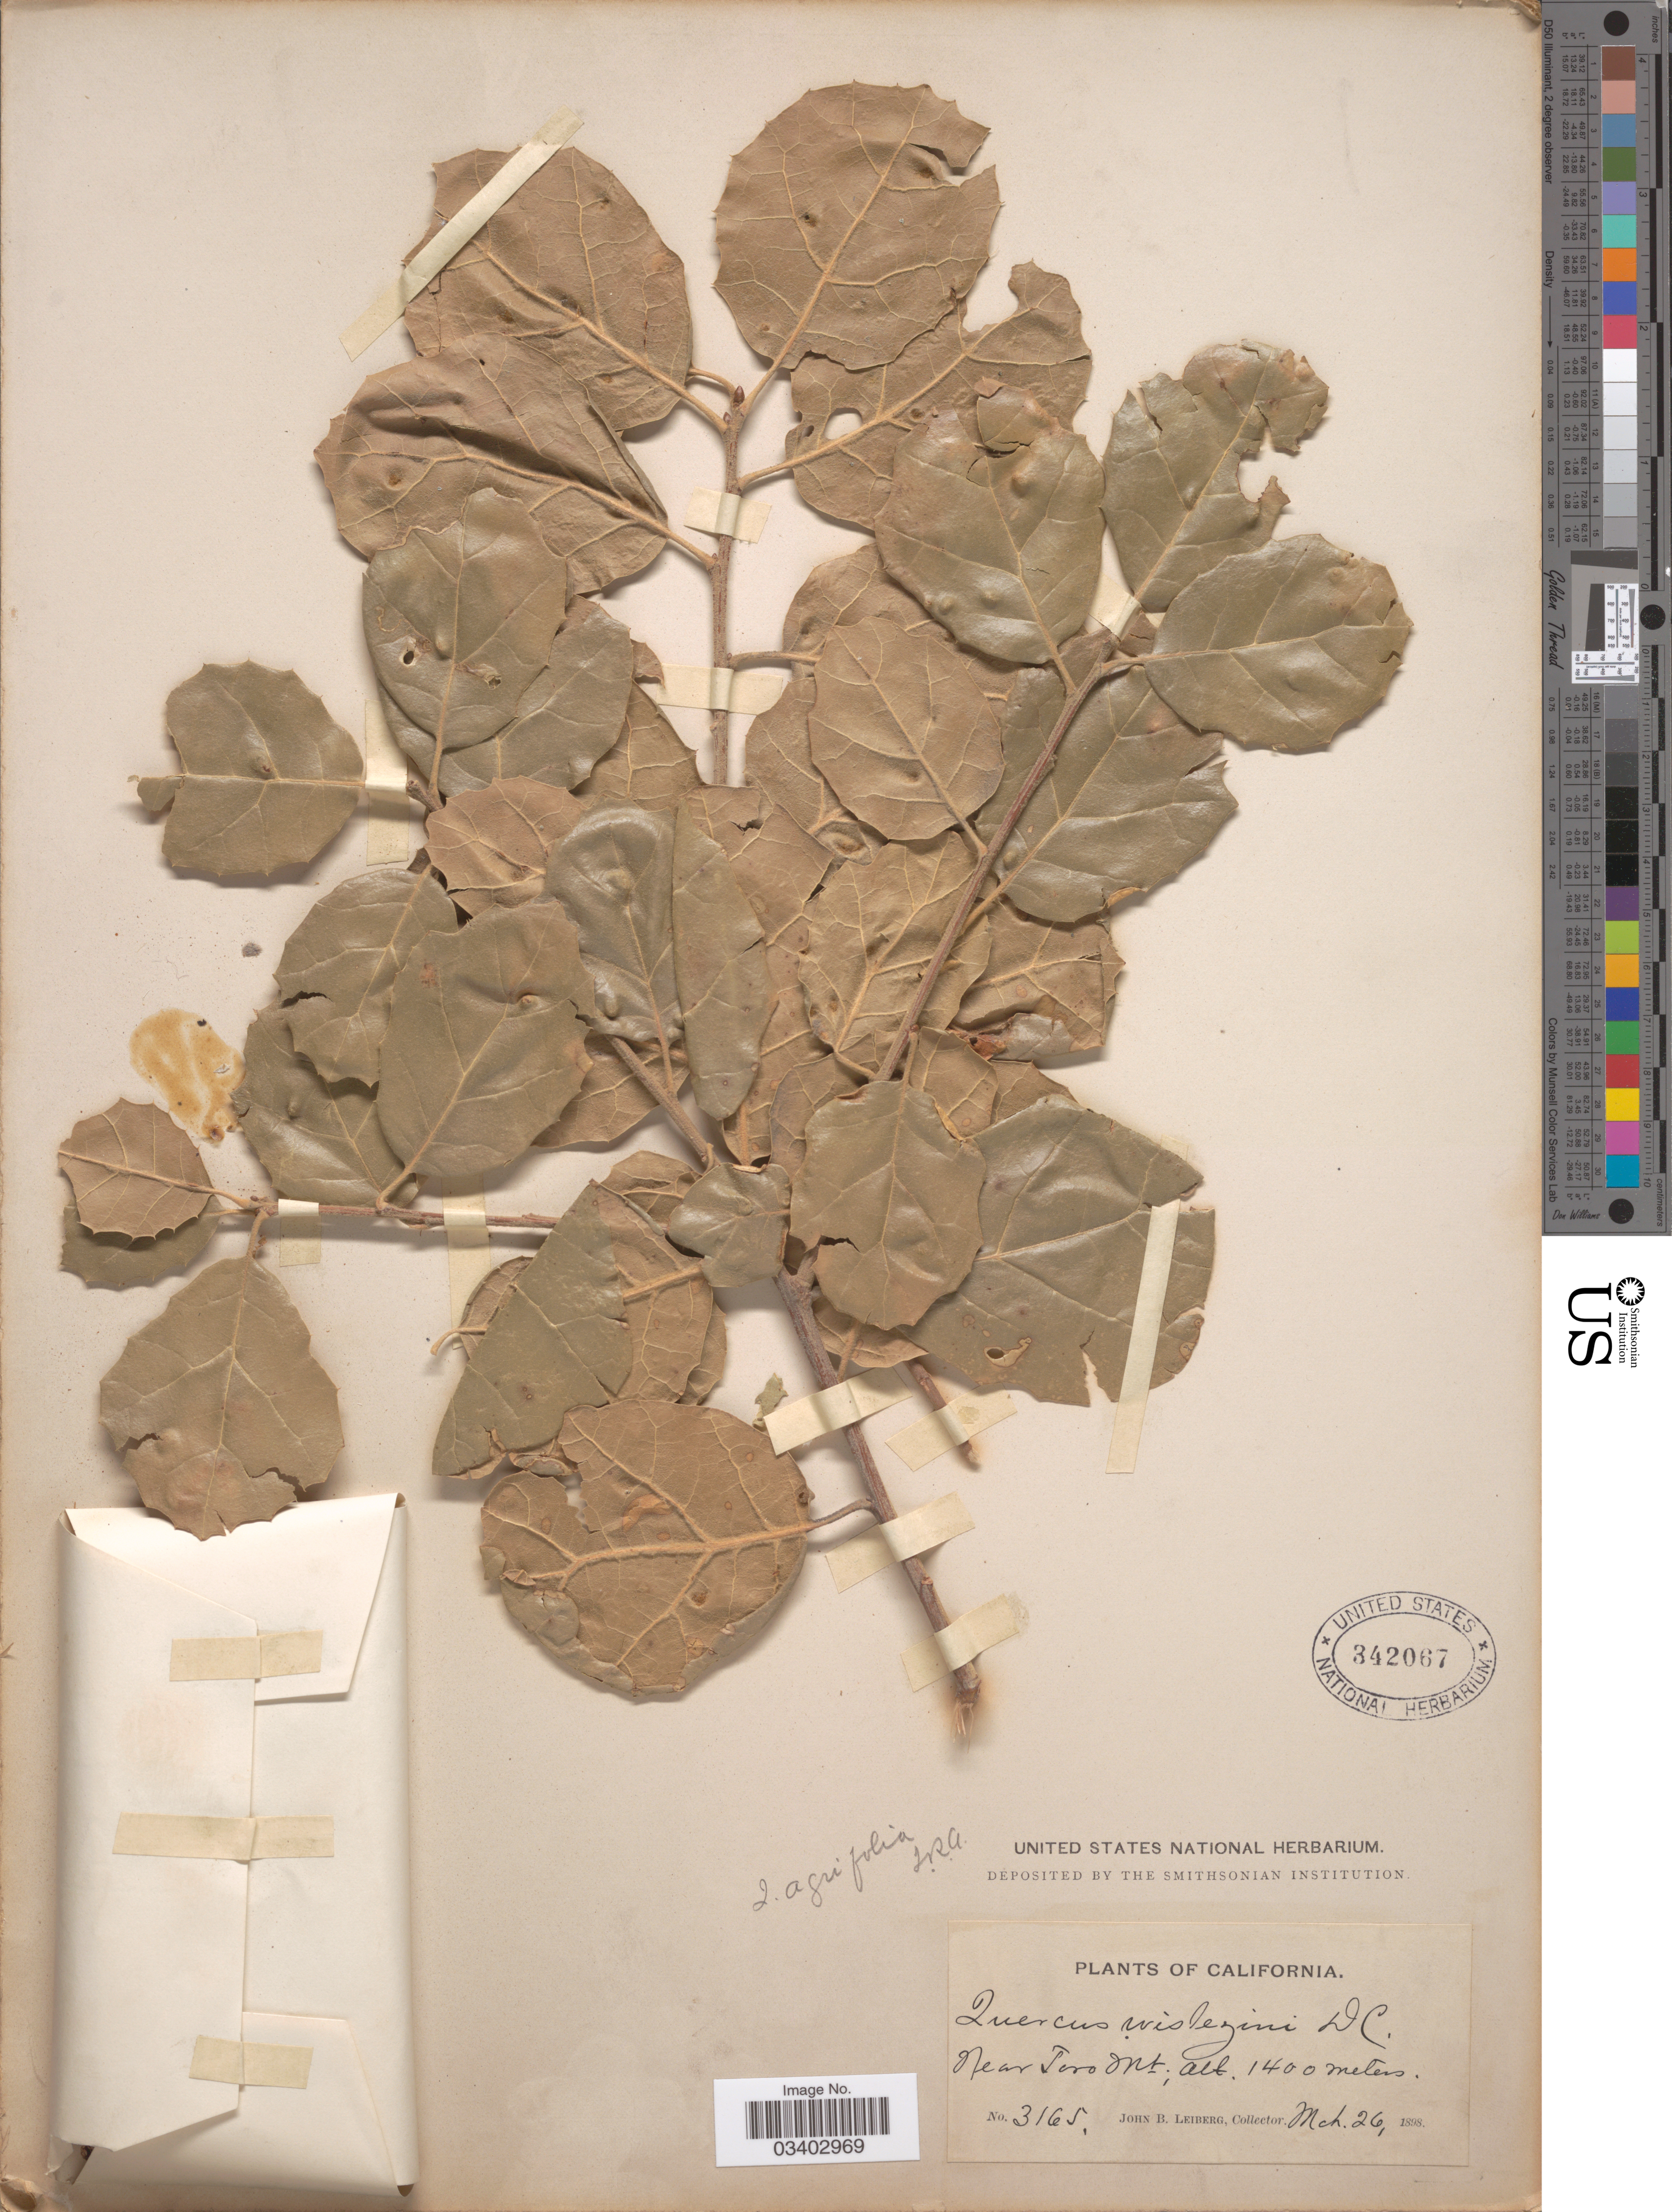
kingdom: Plantae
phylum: Tracheophyta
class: Magnoliopsida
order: Fagales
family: Fagaceae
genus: Quercus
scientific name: Quercus agrifolia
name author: Née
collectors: J. B. Leiberg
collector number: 3165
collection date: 1898-03-26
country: United States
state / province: California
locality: Near Toro Mt.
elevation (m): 1400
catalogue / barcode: US 342067